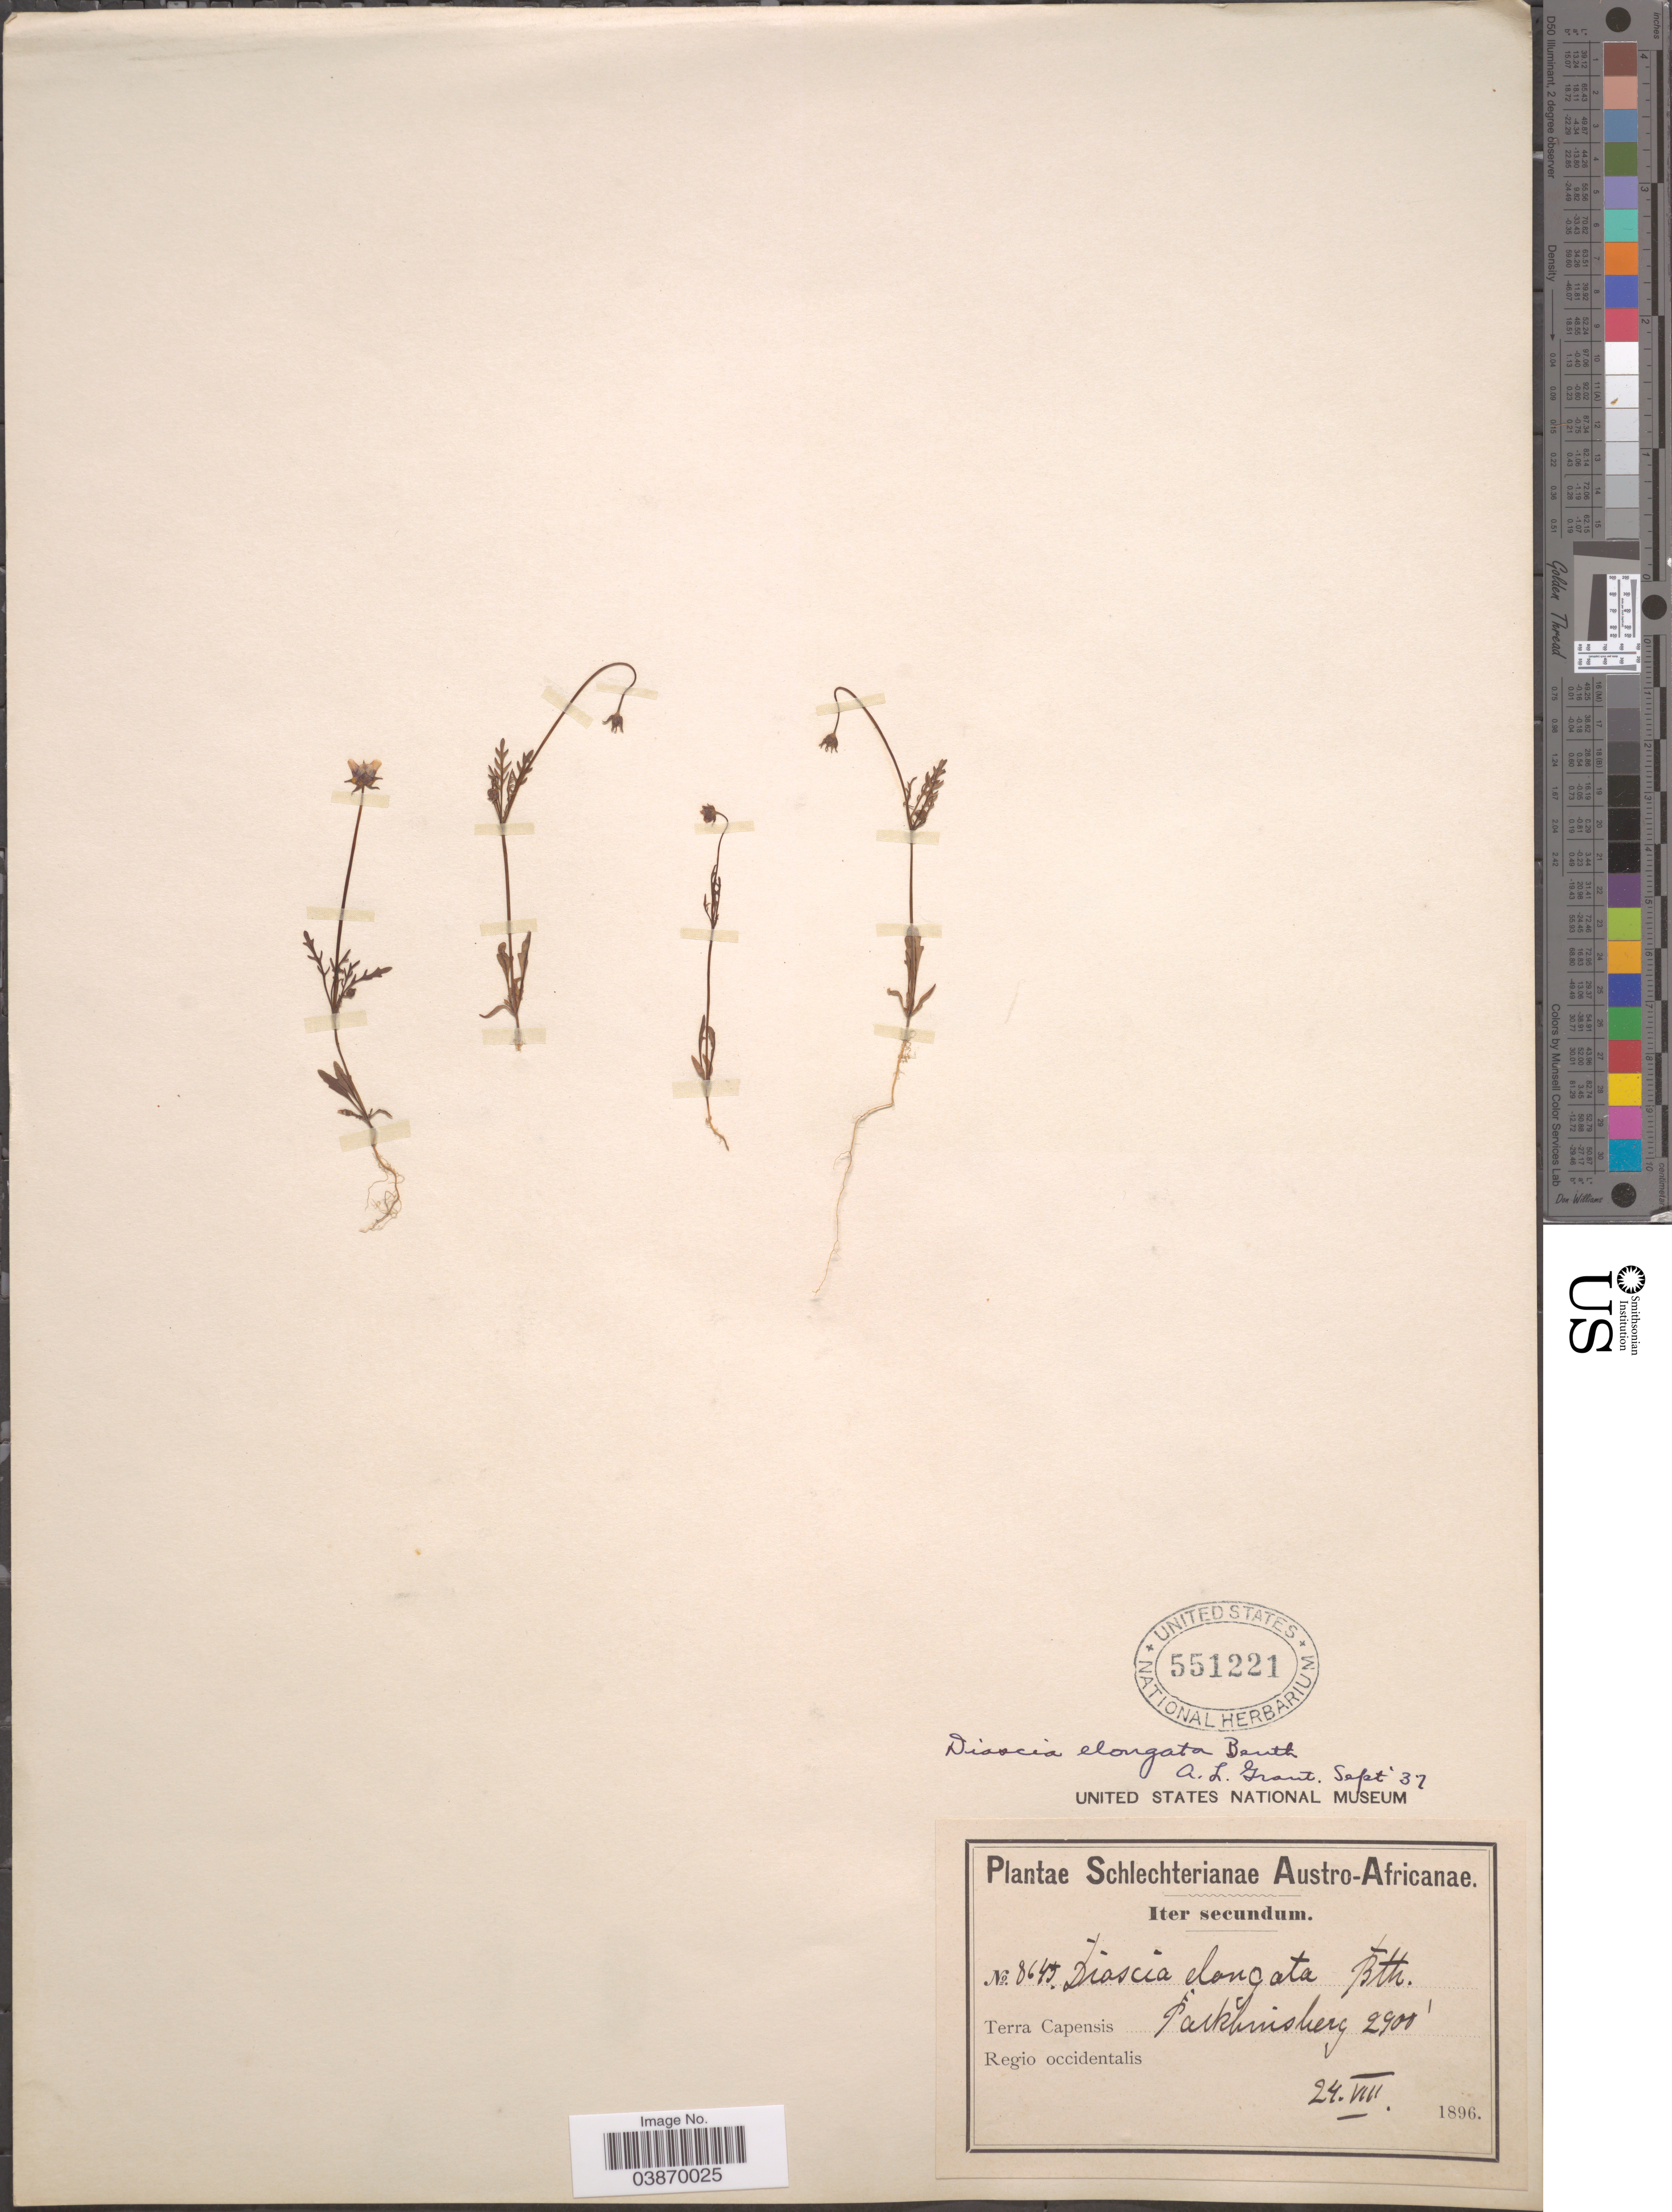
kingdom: Plantae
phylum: Tracheophyta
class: Magnoliopsida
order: Lamiales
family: Scrophulariaceae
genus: Diascia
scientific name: Diascia elongata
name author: Benth.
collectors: Schlechter, --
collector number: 8645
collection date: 1896-08-24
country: South Africa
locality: Austro-Africanae. Terra Capensis. Packhuisberg. Regio occidentalis.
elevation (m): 884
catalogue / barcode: US 551221